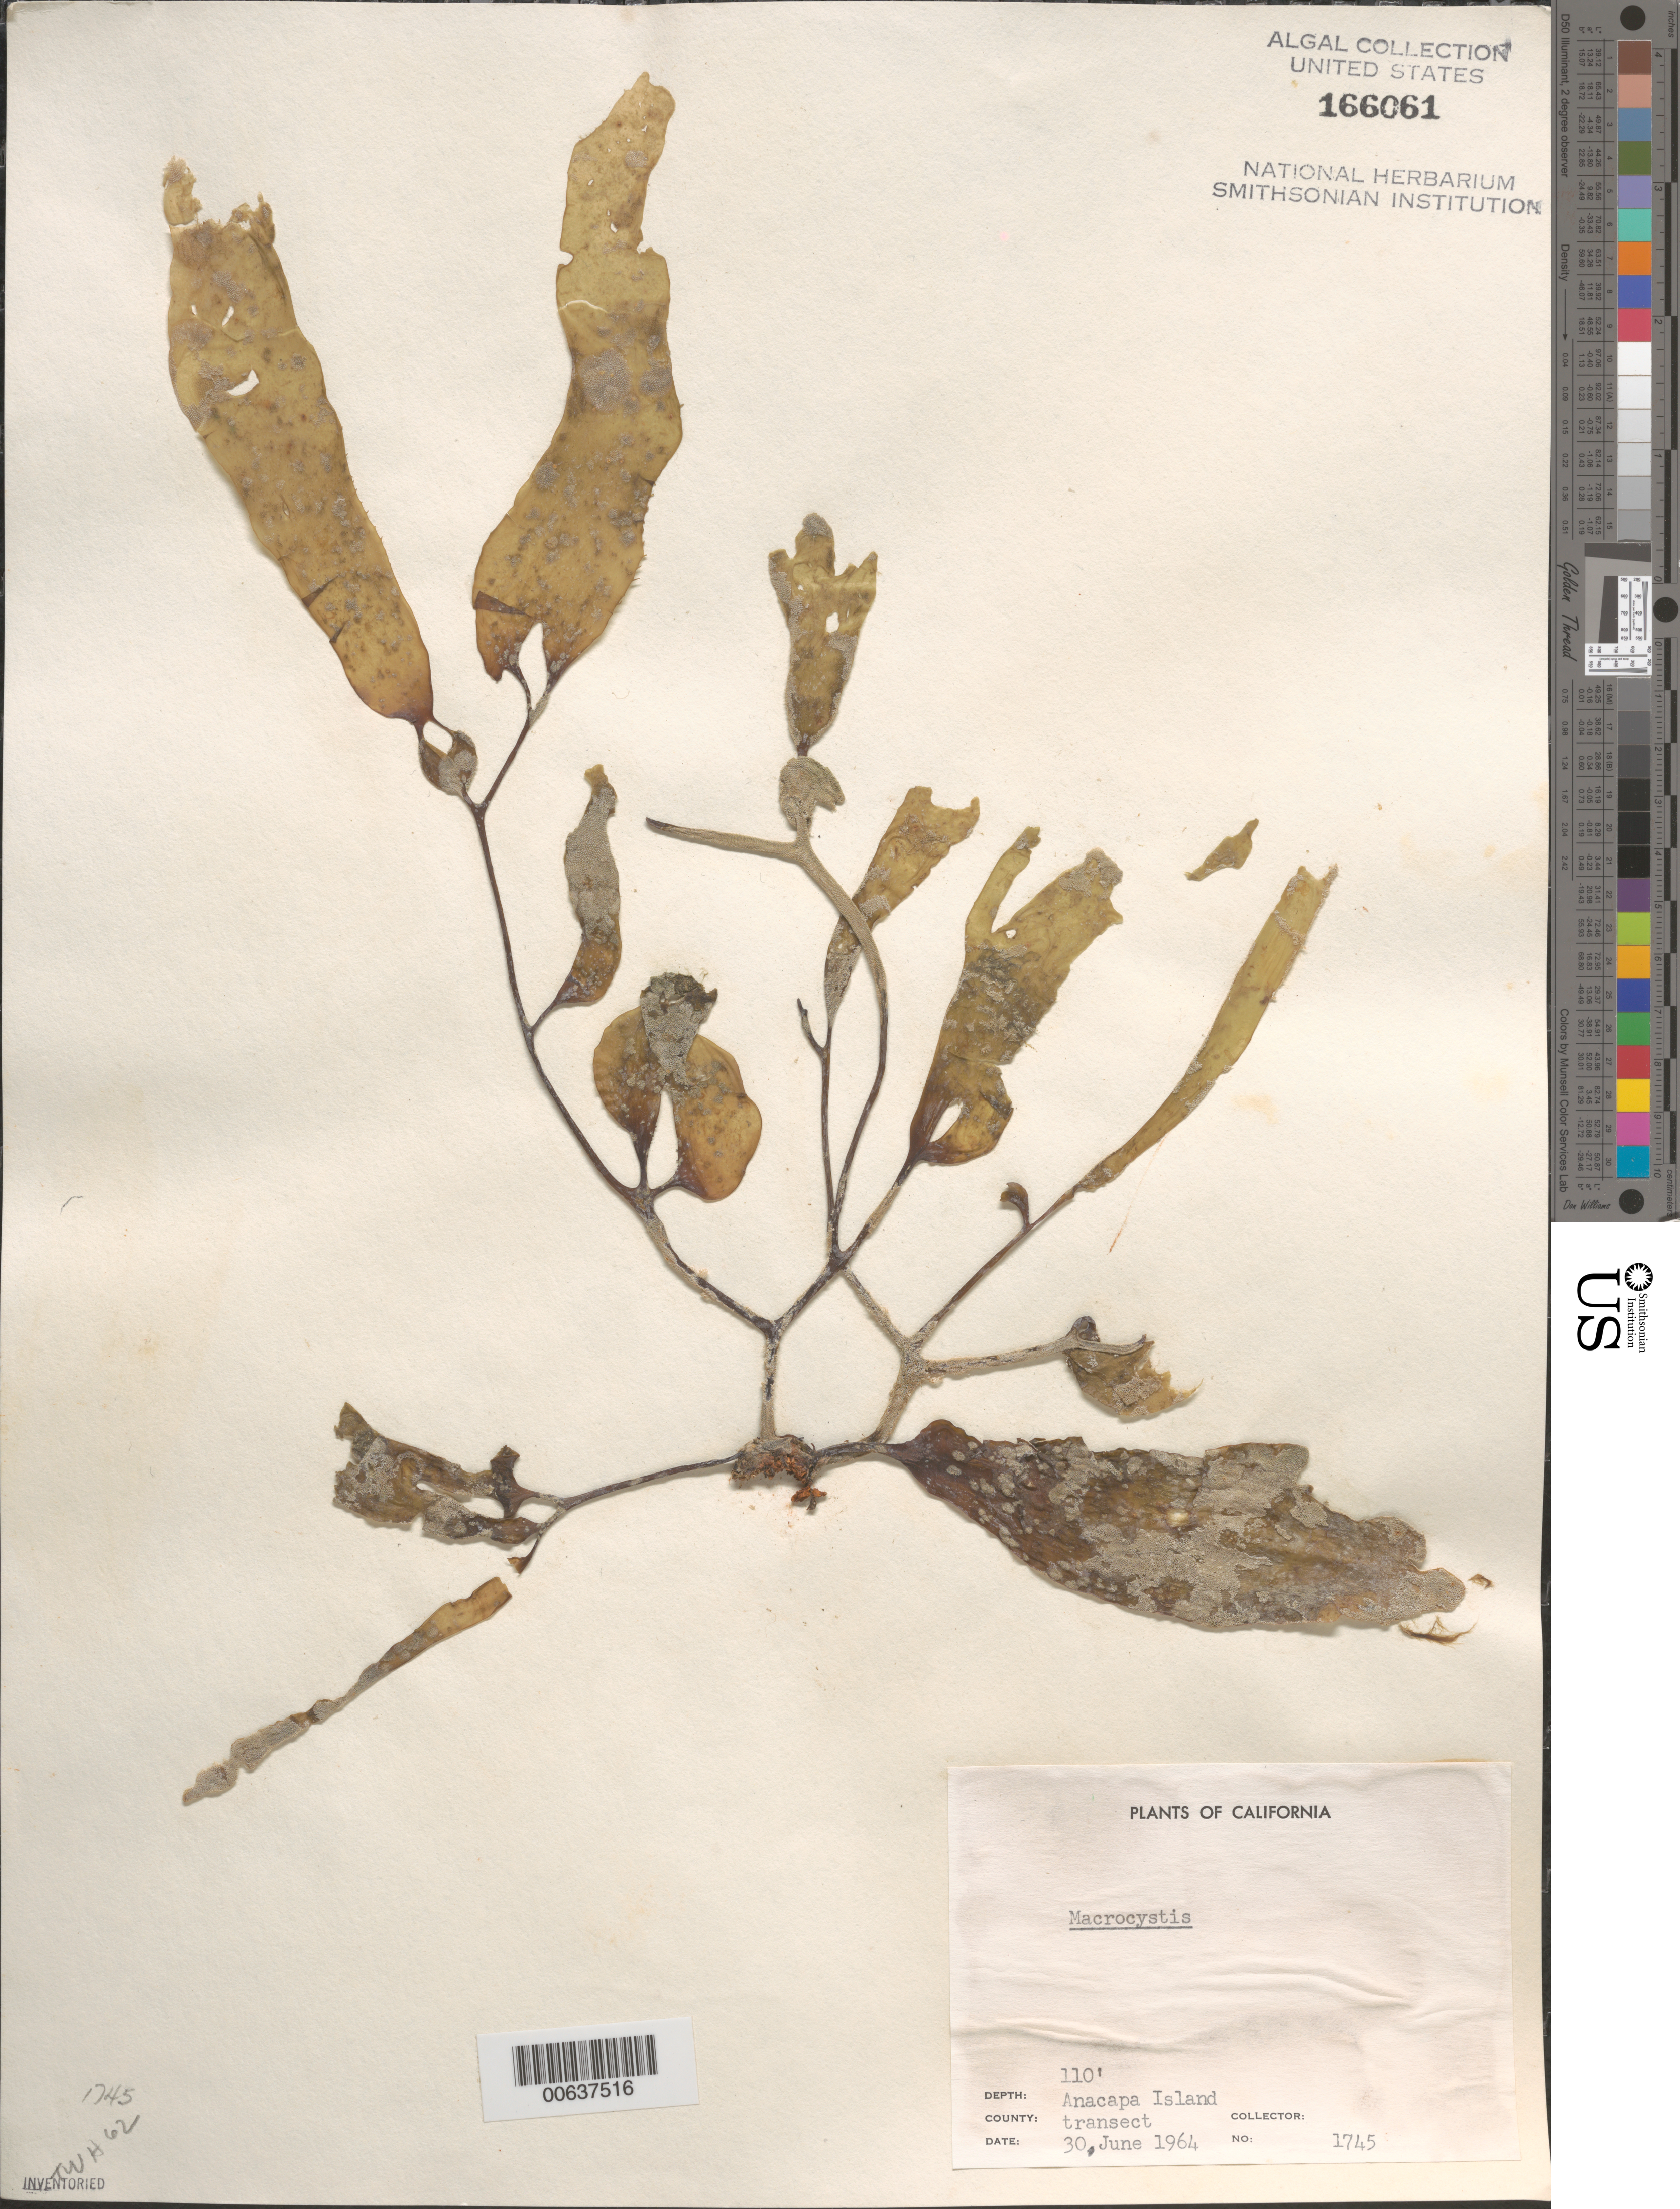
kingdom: Chromista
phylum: Ochrophyta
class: Phaeophyceae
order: Laminariales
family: Laminariaceae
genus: Macrocystis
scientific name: Macrocystis sp.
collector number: Neushul 1745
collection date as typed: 30 Jun 1964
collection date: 1964-06-30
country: United States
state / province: California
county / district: Ventura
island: Anacapa Island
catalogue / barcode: US 166061